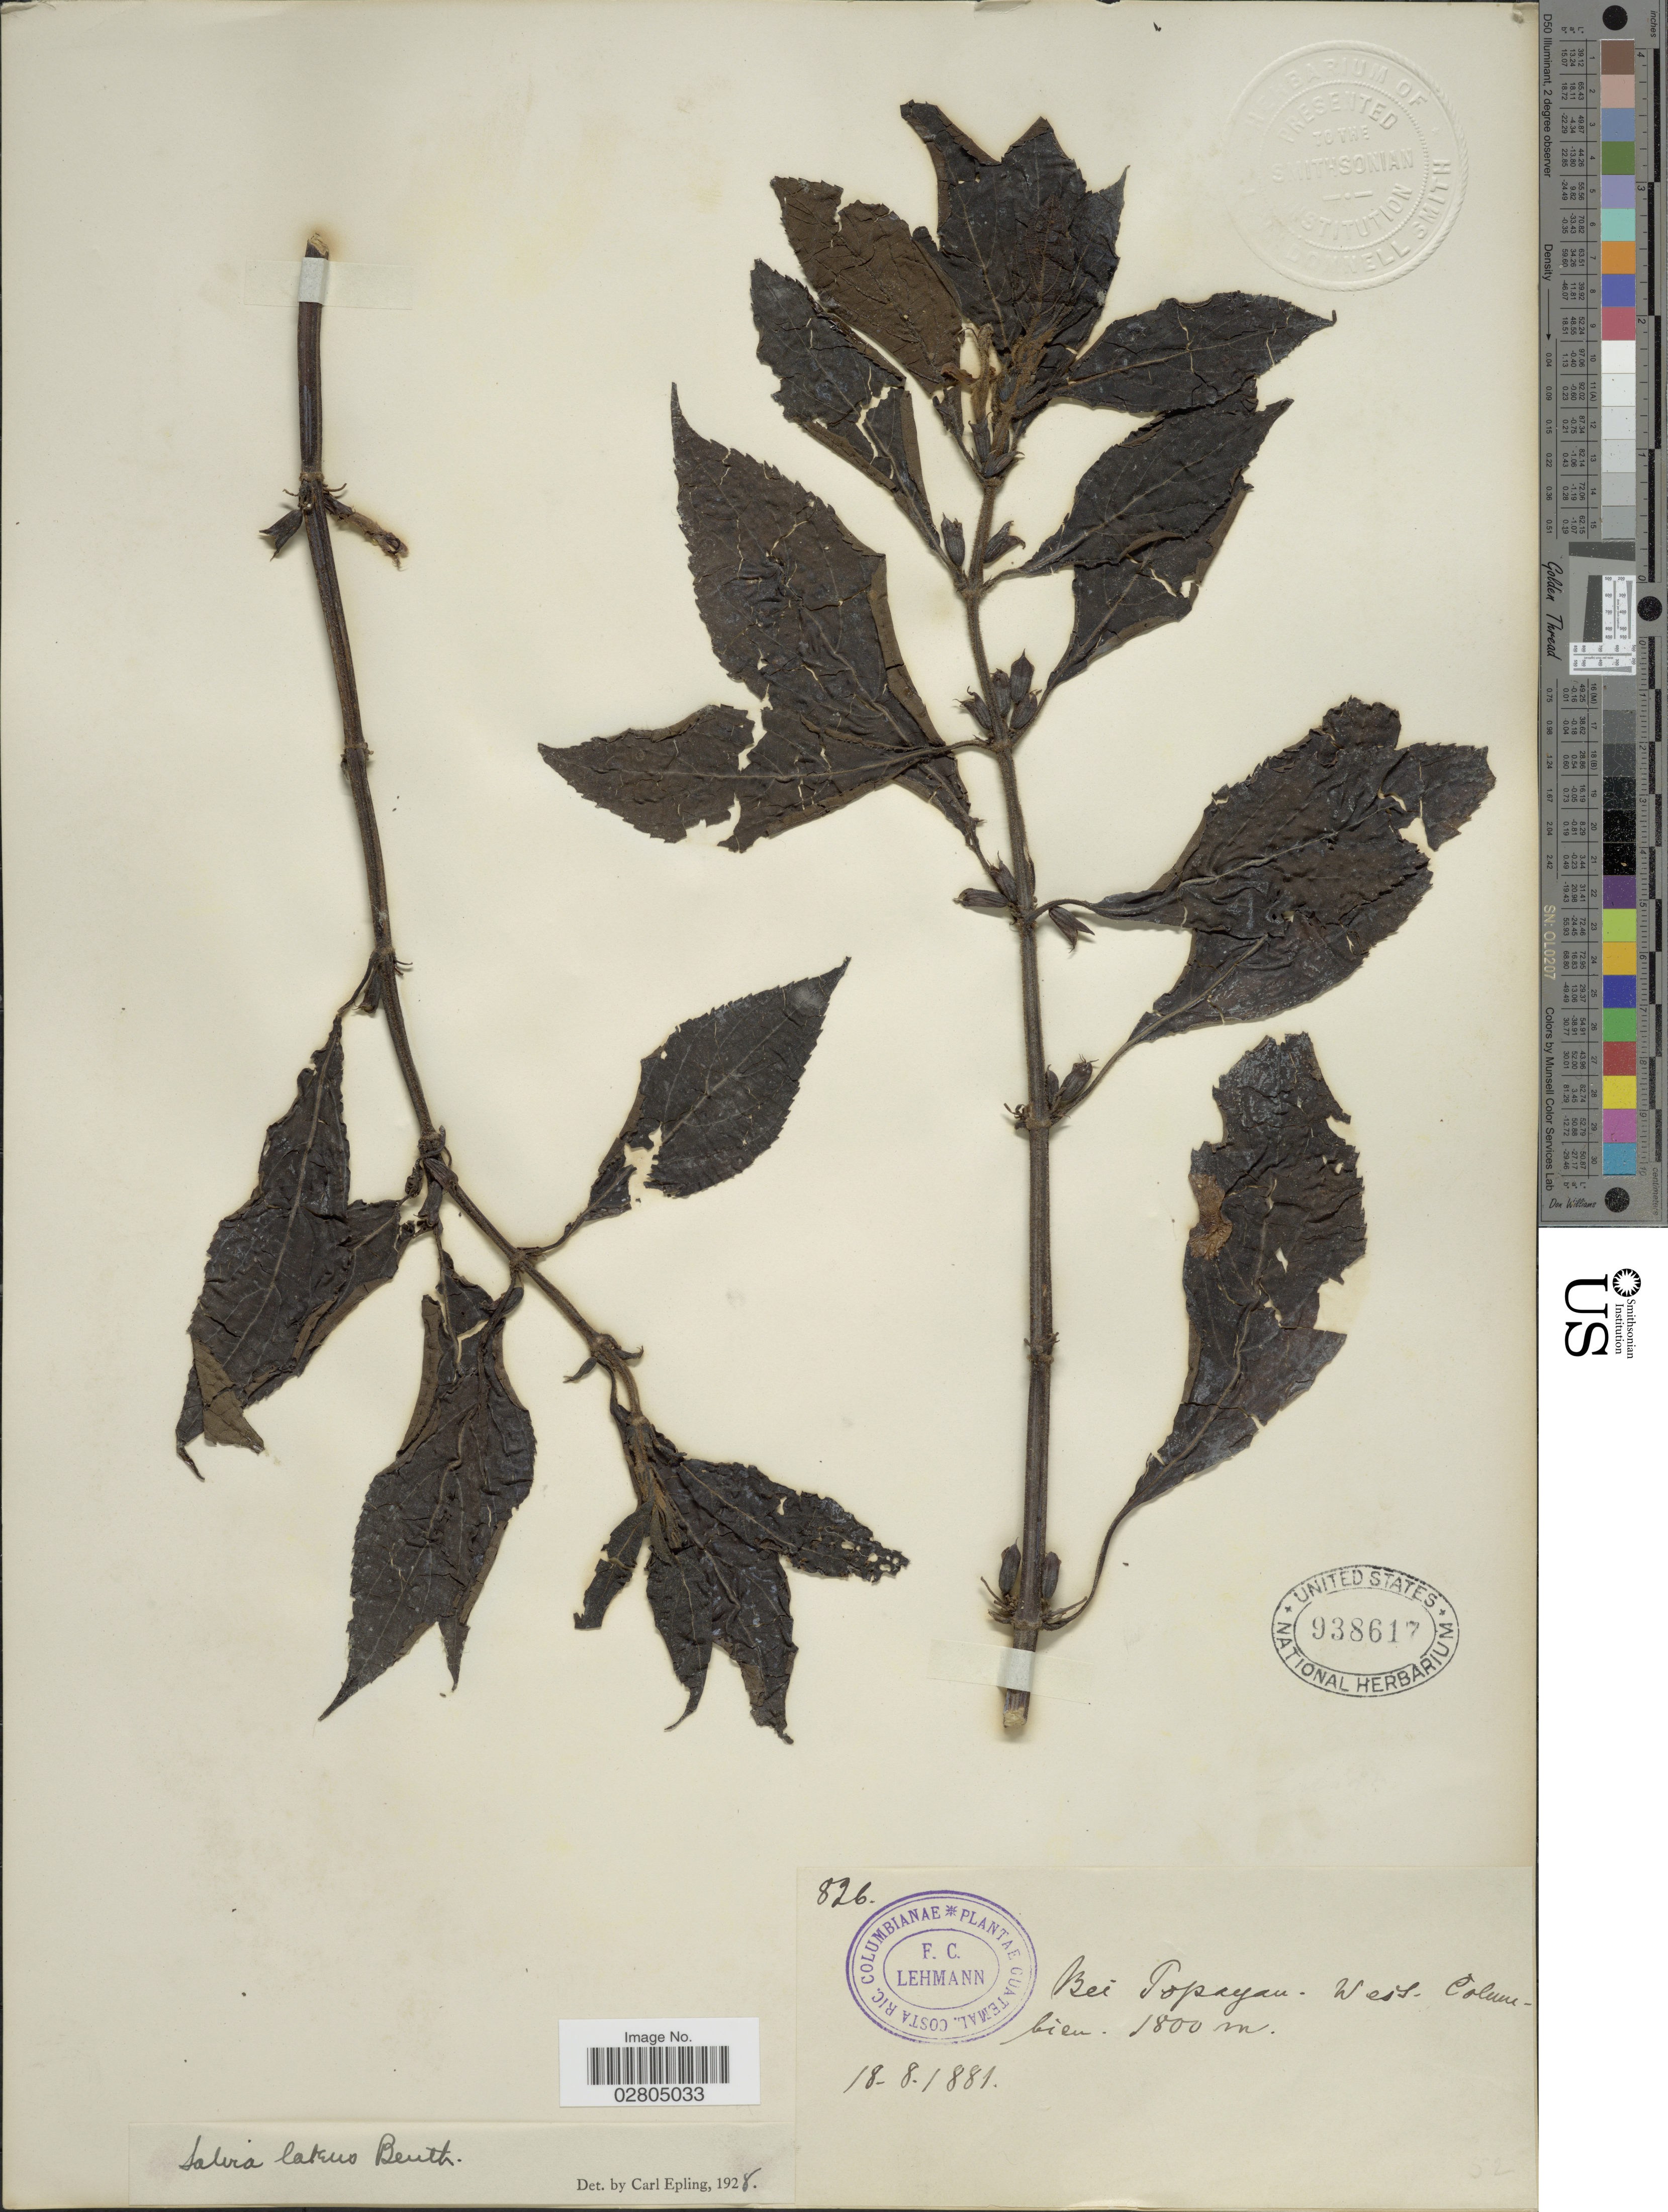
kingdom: Plantae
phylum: Tracheophyta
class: Magnoliopsida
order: Lamiales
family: Lamiaceae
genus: Salvia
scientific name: Salvia rufula subsp. latens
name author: (Benth.) J.R.I. Wood & Harley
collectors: F. C. Lehmann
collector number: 826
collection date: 1881-08-18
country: Colombia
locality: Bei Popayan, West, Columbien.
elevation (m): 1800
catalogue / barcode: US 938617